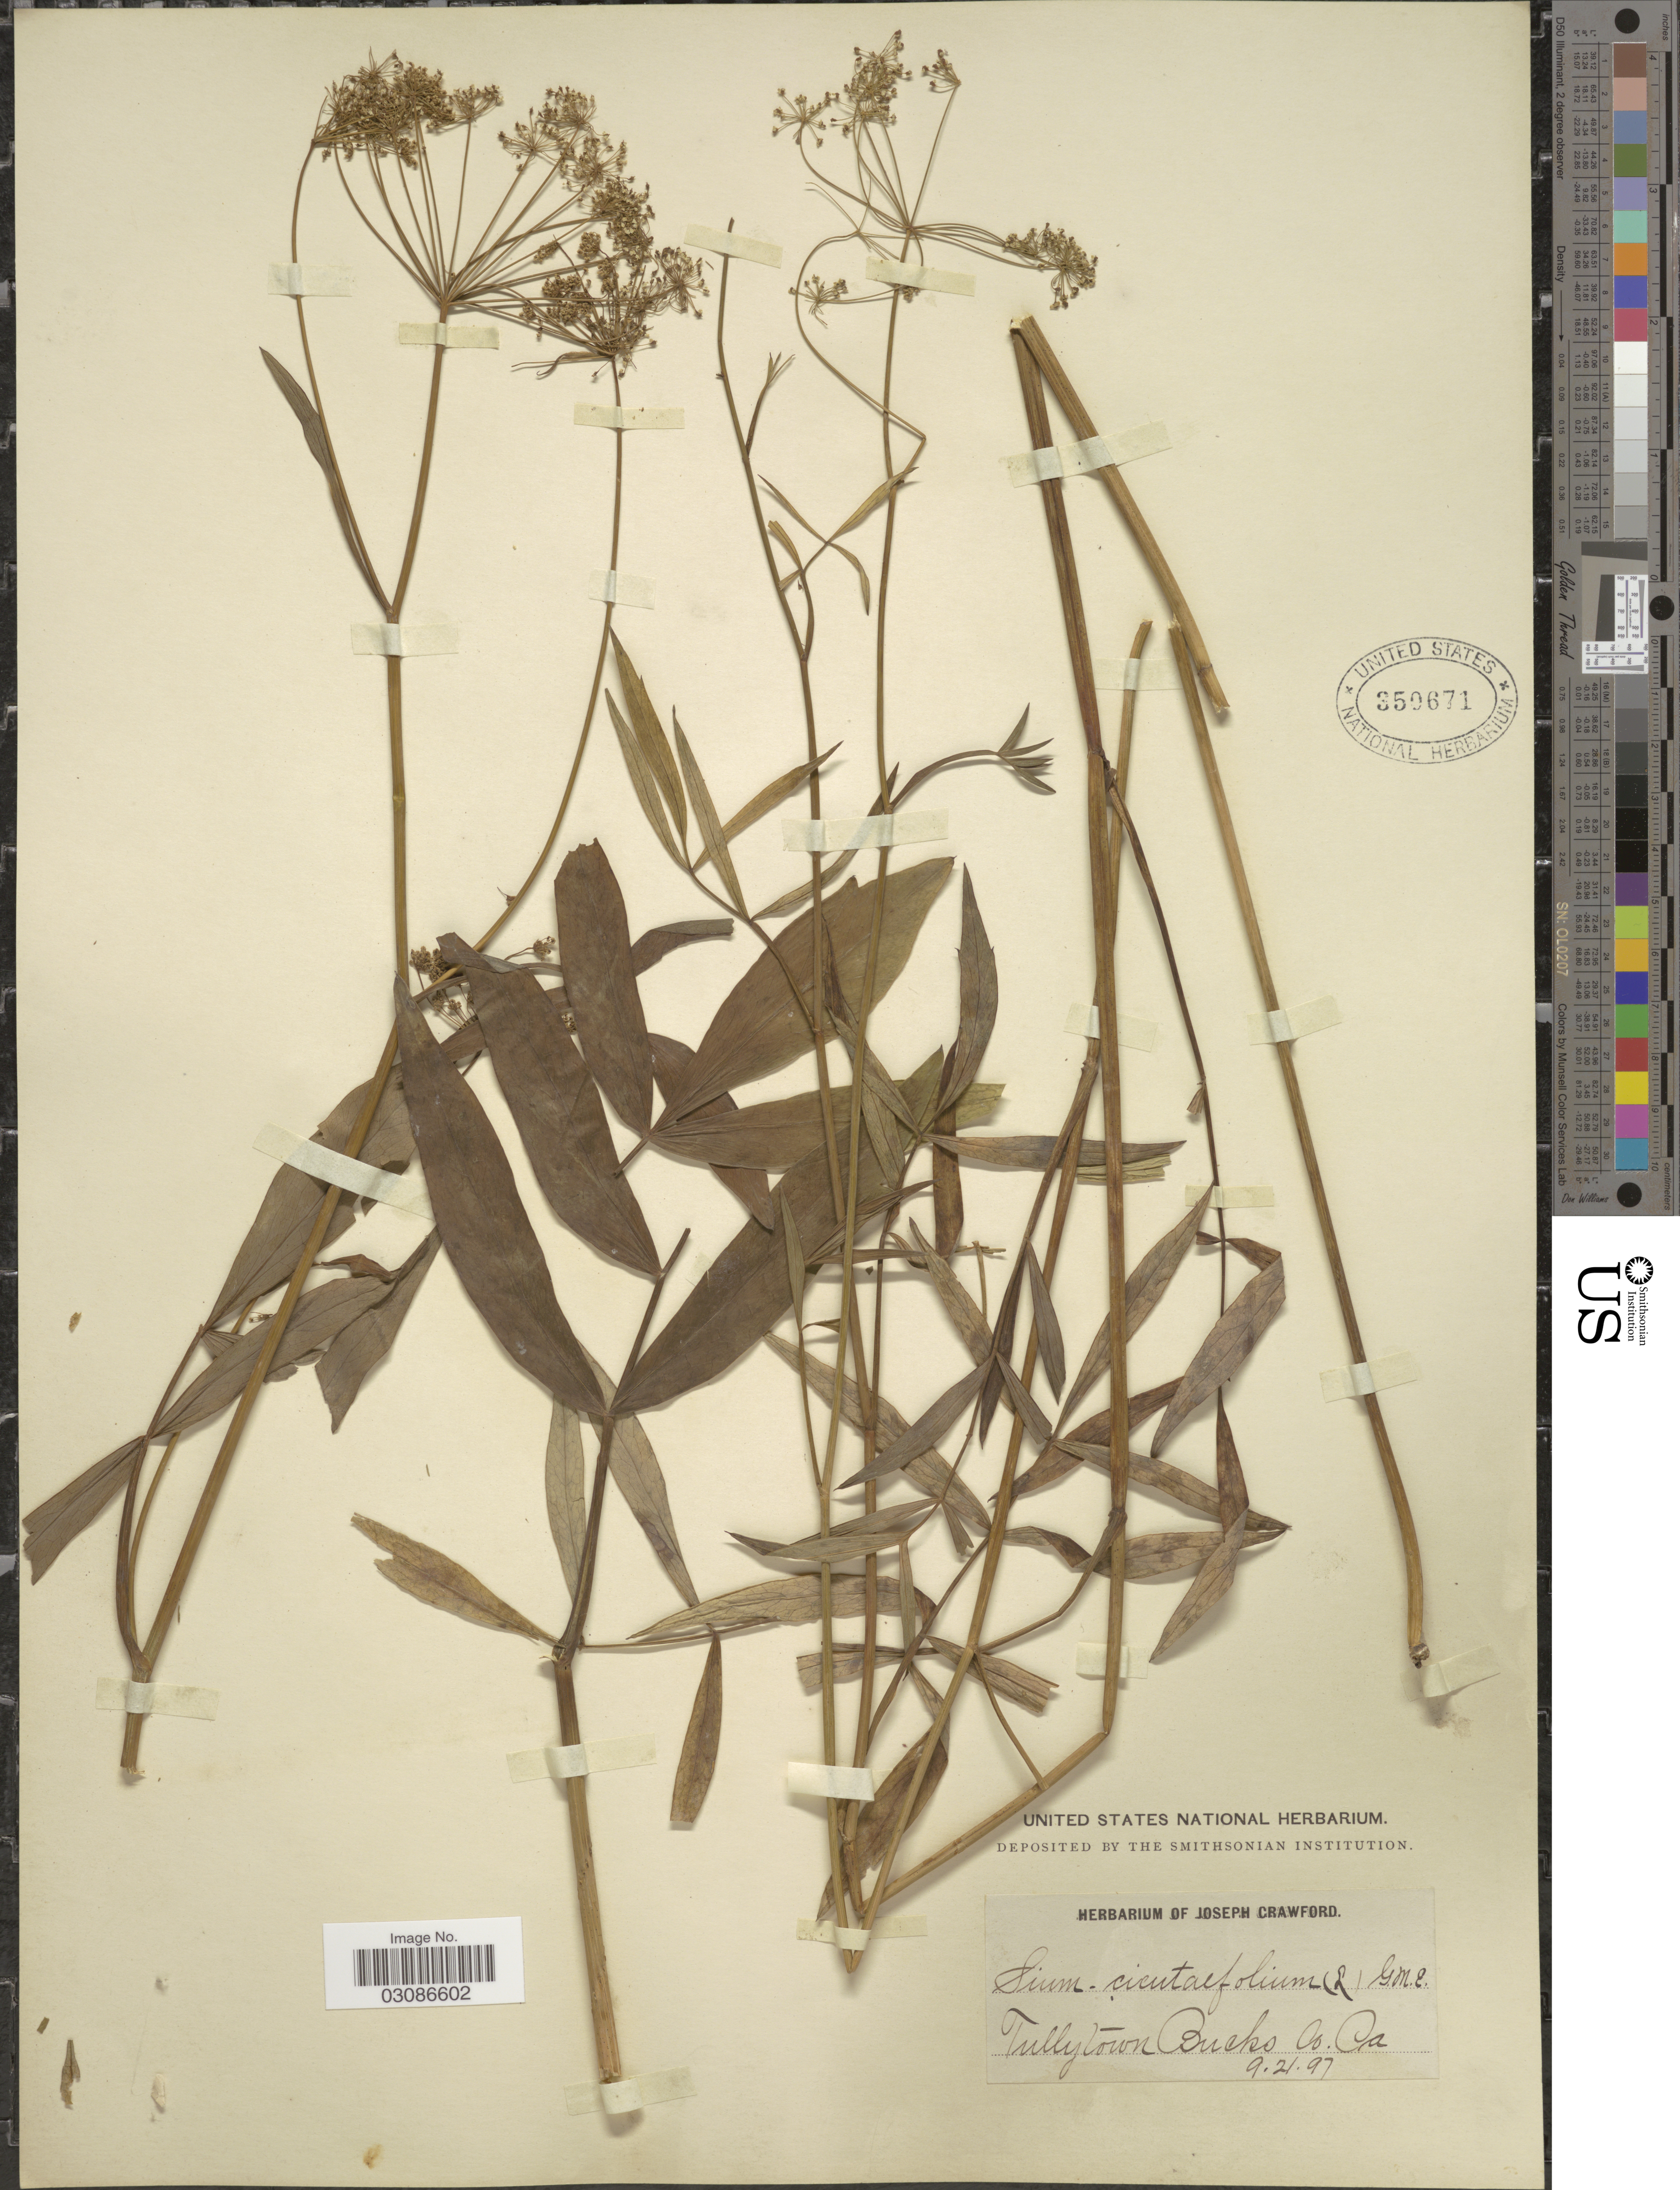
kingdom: Plantae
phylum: Tracheophyta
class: Magnoliopsida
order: Apiales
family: Apiaceae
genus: Sium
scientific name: Sium suave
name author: Walter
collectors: ex herb. Joseph Crawford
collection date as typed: Transcribed d/m/y: 21/9/97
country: United States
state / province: Pennsylvania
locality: Tullytown Bucks Co.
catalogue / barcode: US 350671